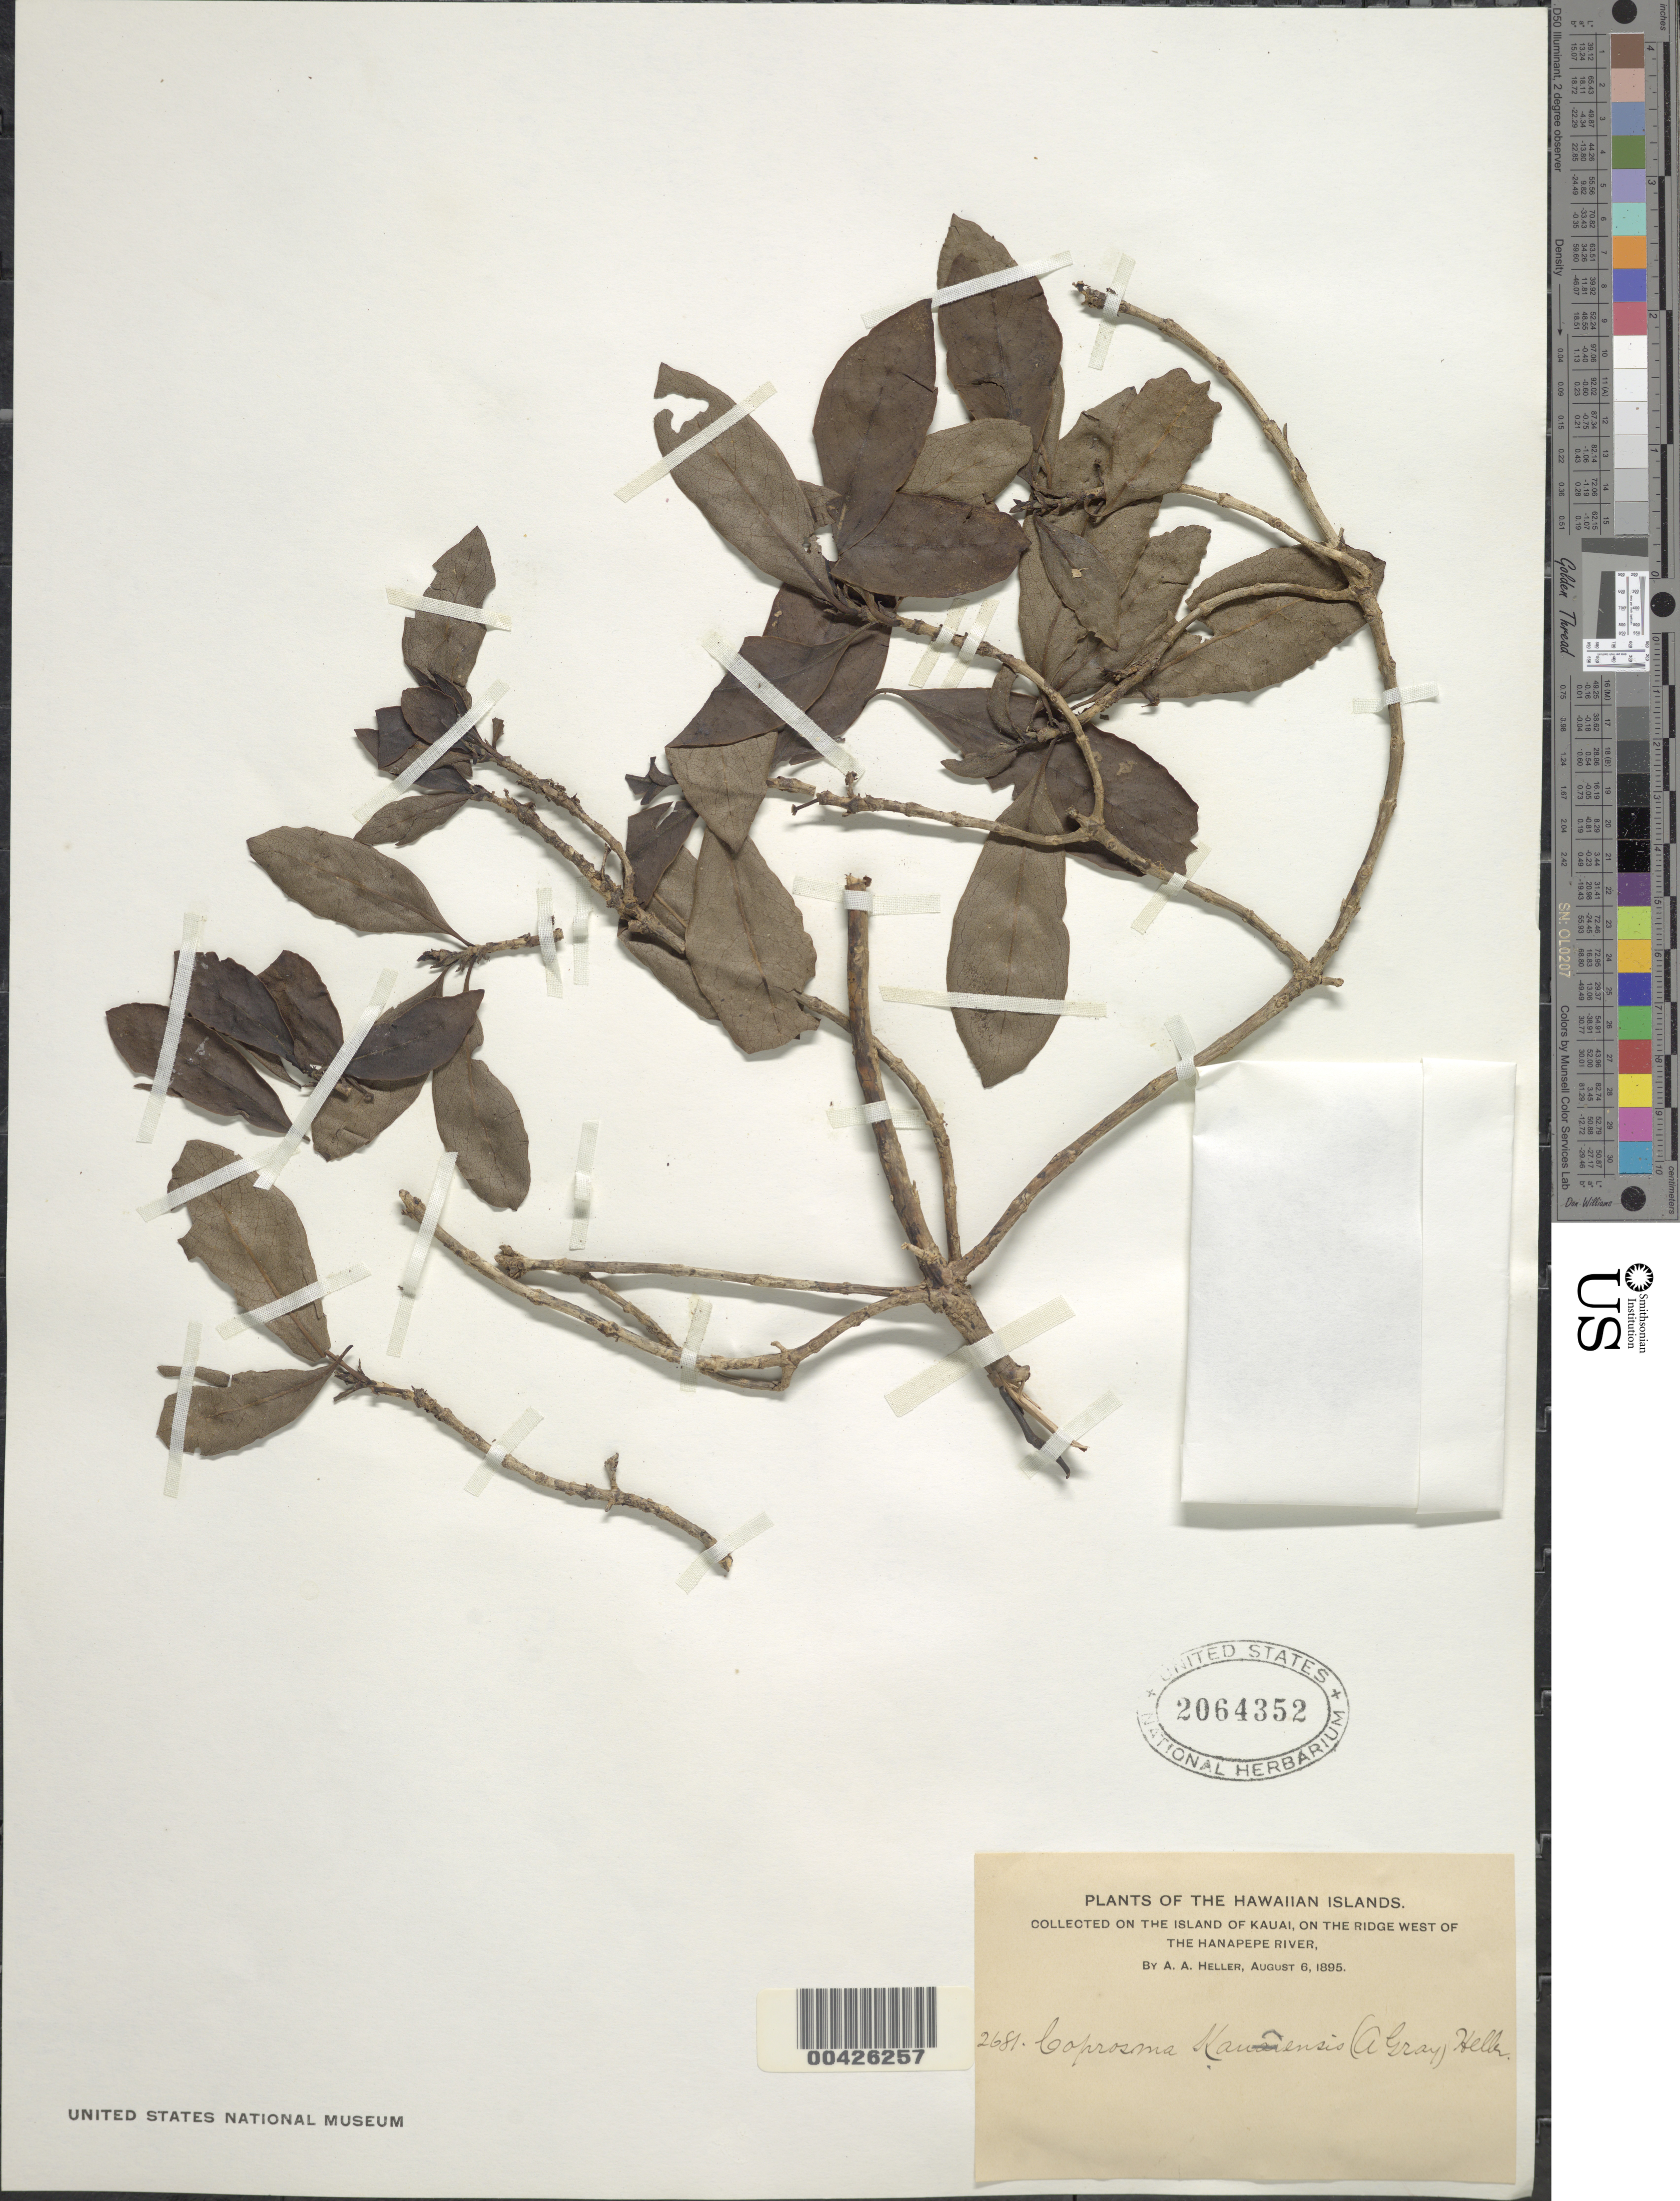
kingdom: Plantae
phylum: Tracheophyta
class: Magnoliopsida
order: Gentianales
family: Rubiaceae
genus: Coprosma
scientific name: Coprosma kauensis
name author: A. Heller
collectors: A. A. Heller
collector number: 2681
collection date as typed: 6 Aug 1895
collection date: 1895-08-06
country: United States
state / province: Hawaii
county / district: Honolulu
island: Oahu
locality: On the ridge west of the Hanapepe River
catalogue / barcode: US 2064352